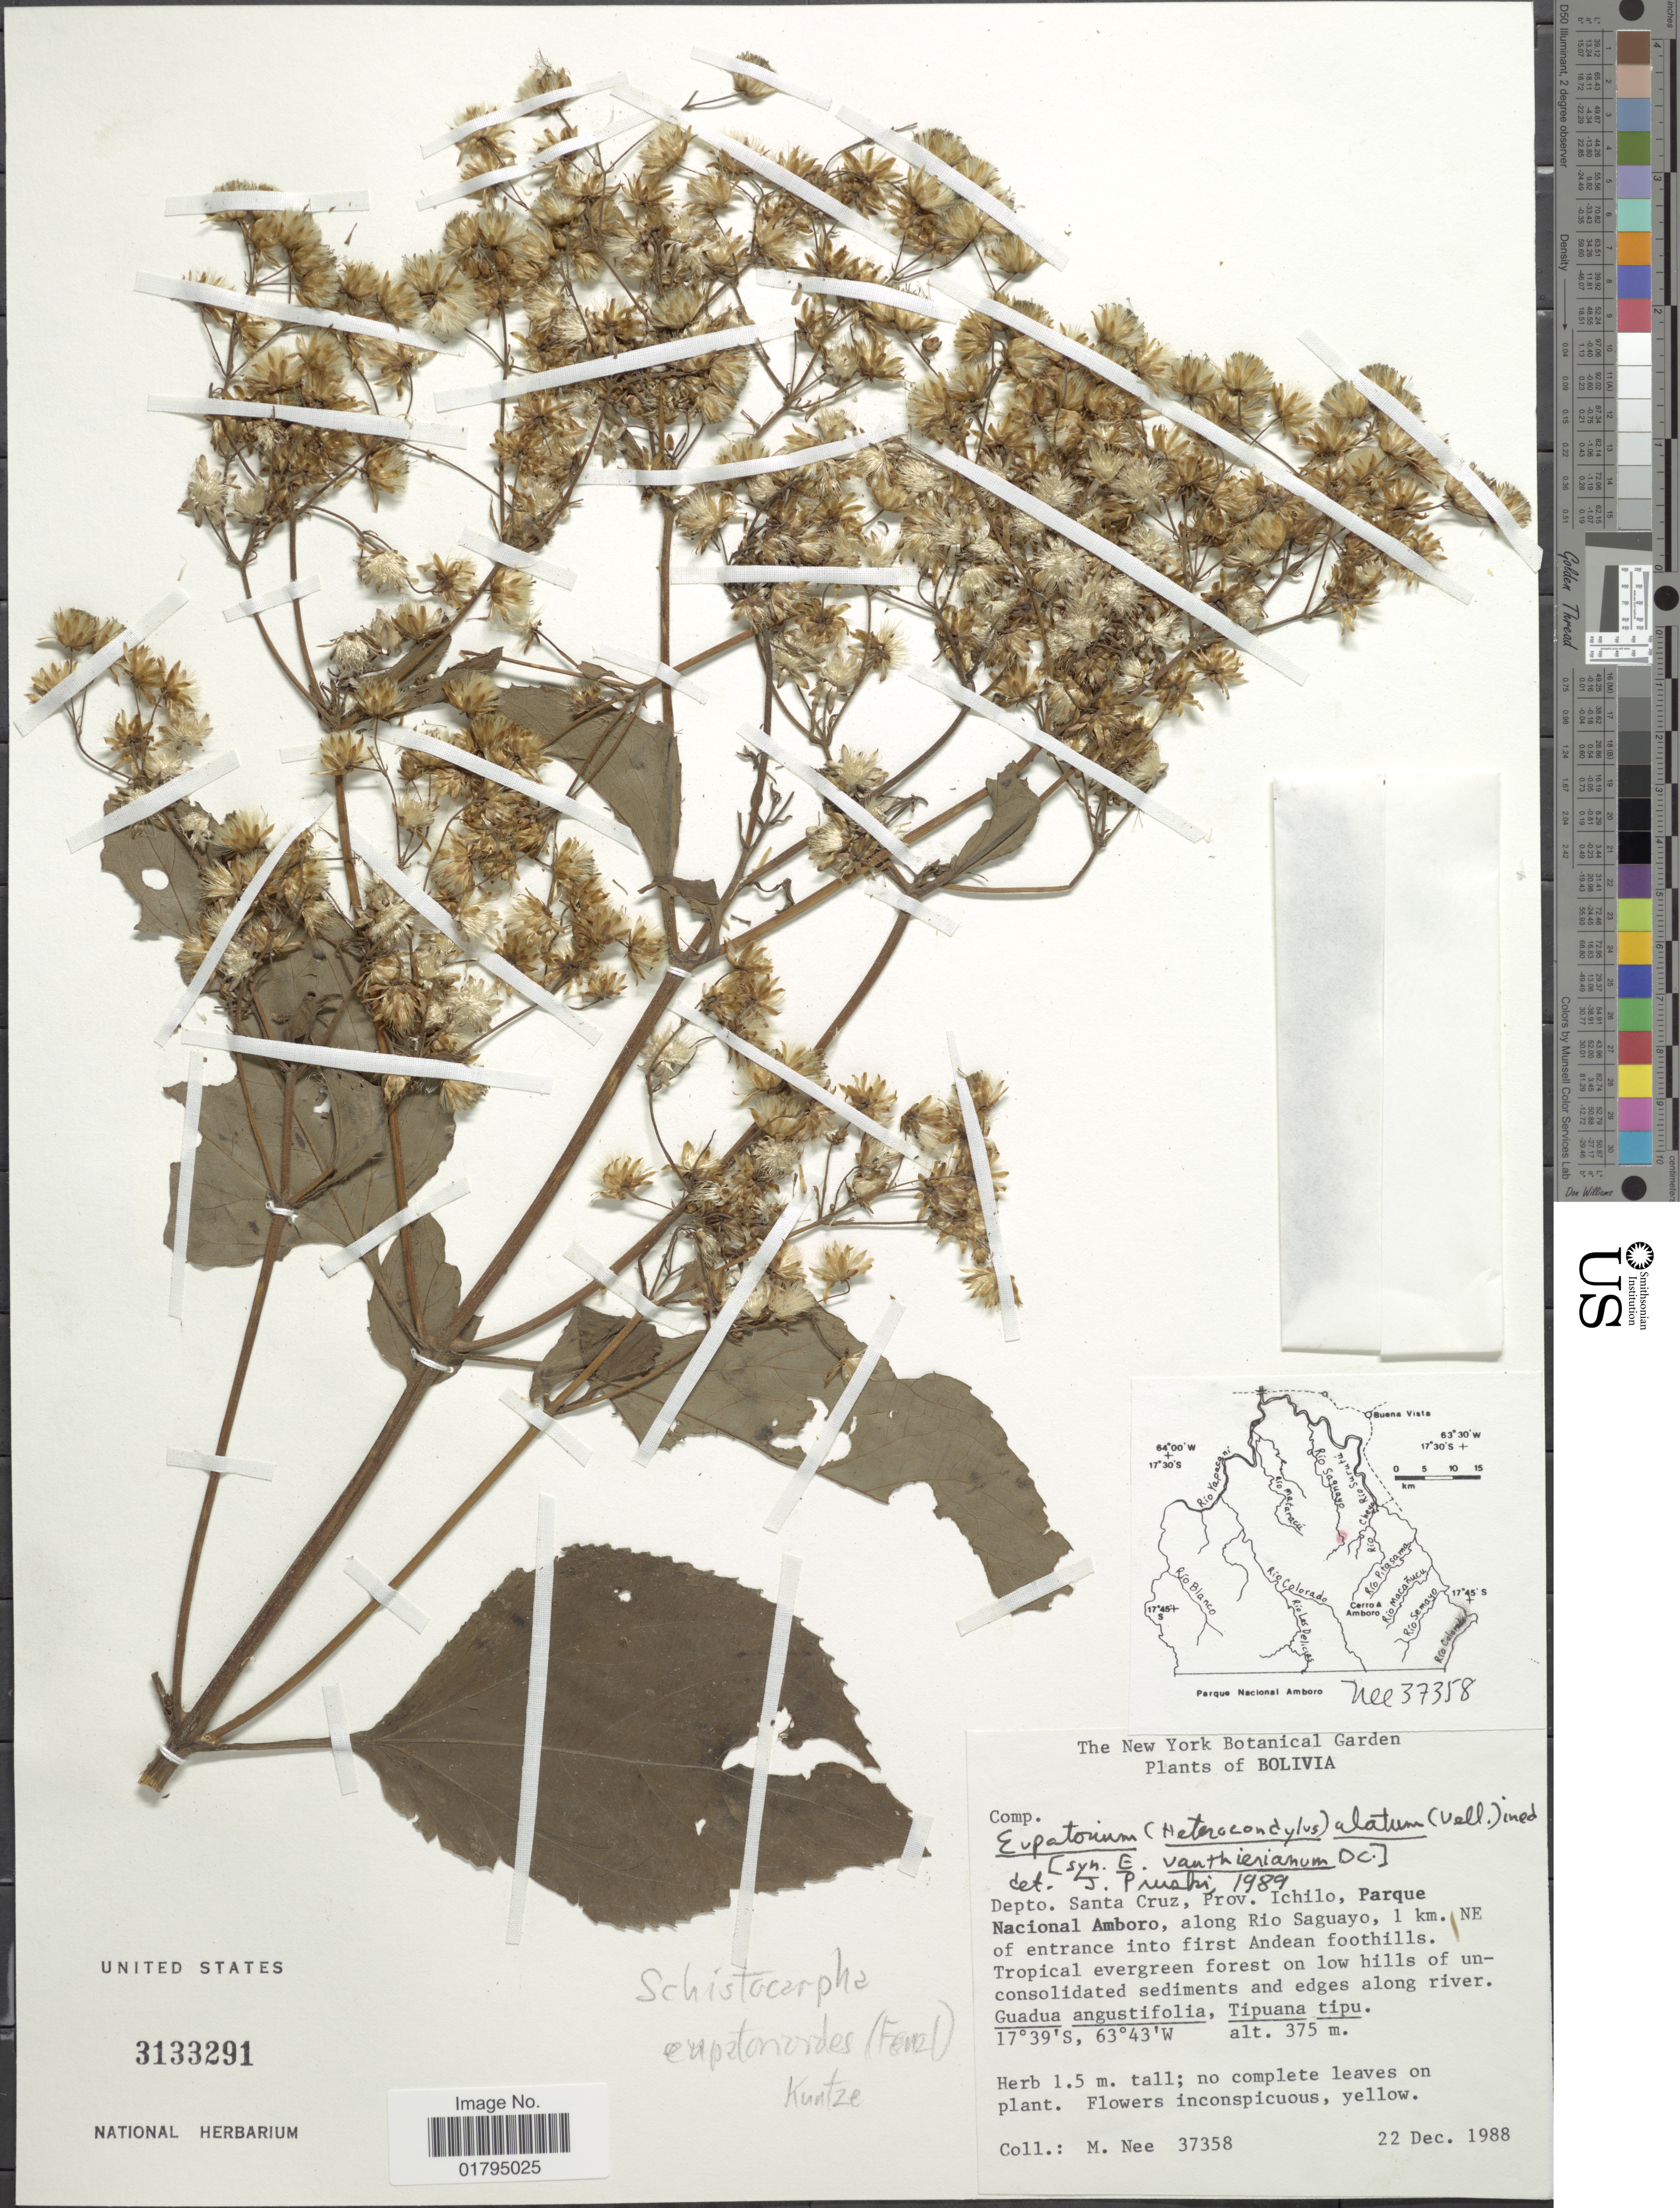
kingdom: Plantae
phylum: Tracheophyta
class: Magnoliopsida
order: Asterales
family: Asteraceae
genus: Schistocarpha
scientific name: Schistocarpha eupatorioides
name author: (Fenzl) Kuntze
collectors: M. Nee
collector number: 37358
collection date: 1988-12-22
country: Bolivia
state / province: Santa Cruz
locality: Prov. Ichilo, Parque Nacional Amboro, along Rio Saguayo, 1 km. NE of entrance into first Andean foothills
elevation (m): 375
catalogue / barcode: US 3133291